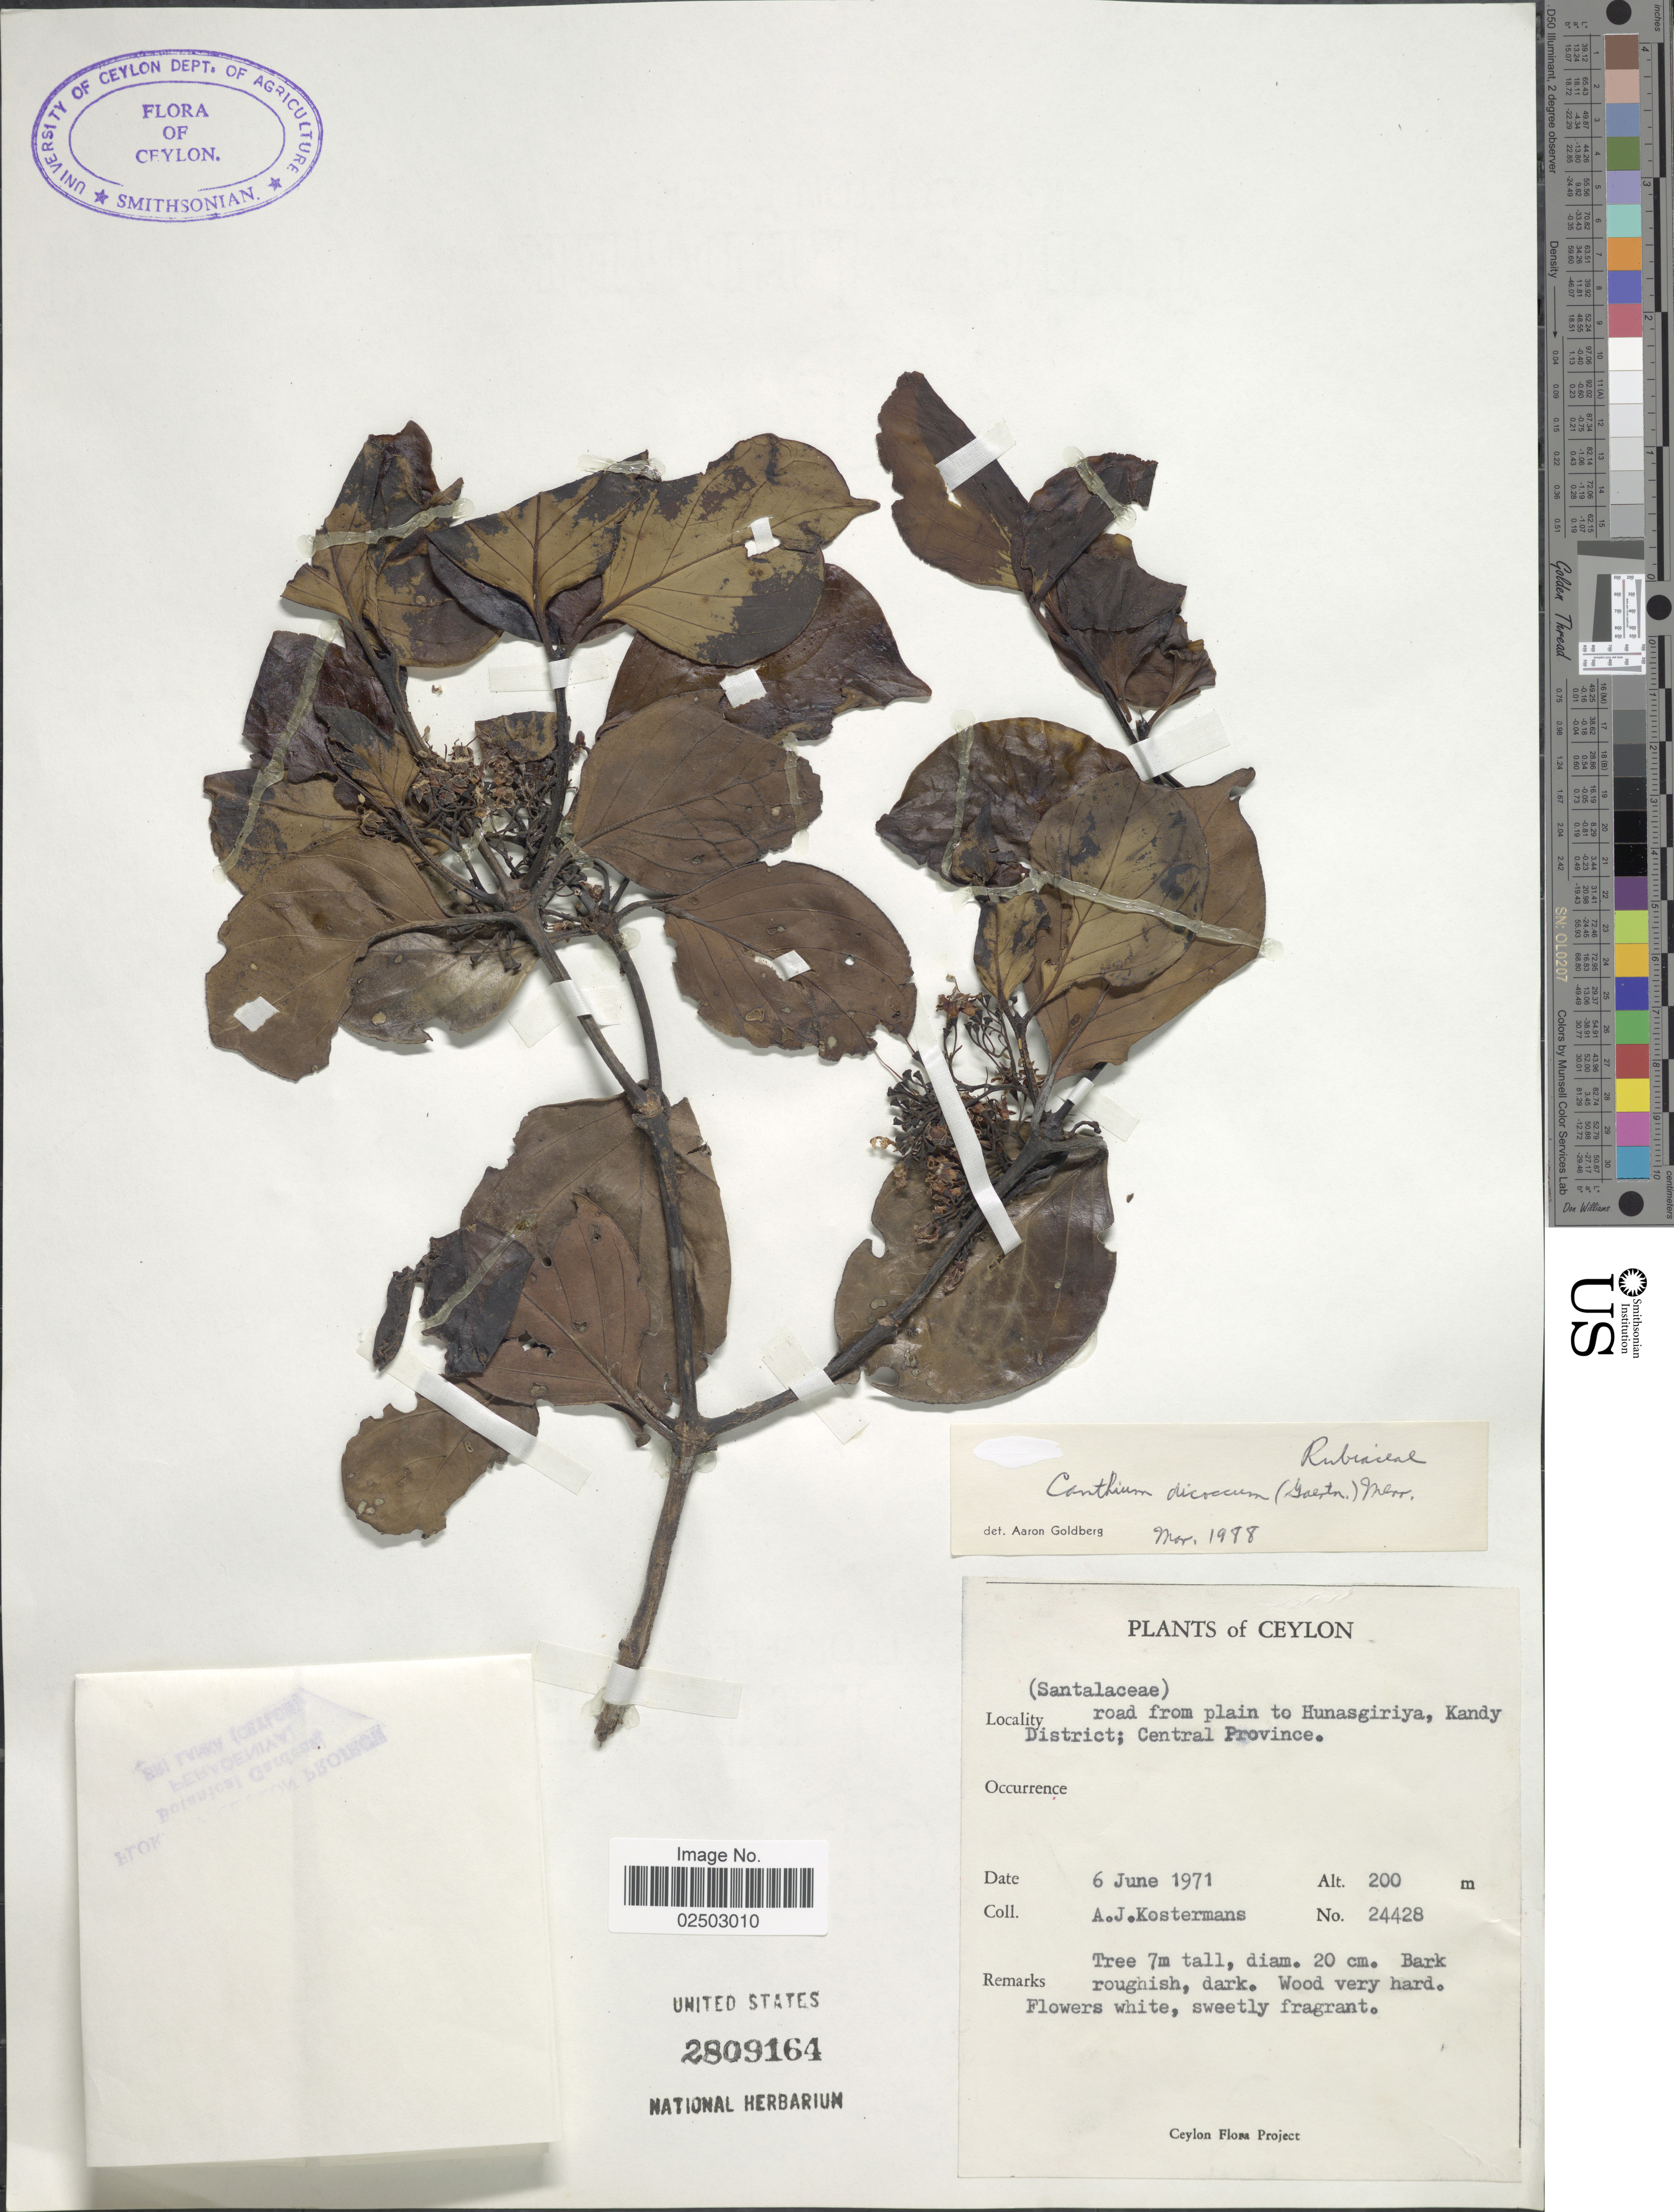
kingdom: Plantae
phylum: Tracheophyta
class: Magnoliopsida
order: Gentianales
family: Rubiaceae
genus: Canthium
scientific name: Canthium dicoccum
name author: (Gaertn.) Merr.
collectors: A. J. G. Kostermans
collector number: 24428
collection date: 1971-06-06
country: Sri Lanka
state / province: Central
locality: Ceylon, road from plain to Hunasgiriya, Kandy District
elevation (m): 200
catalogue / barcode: US 2809164